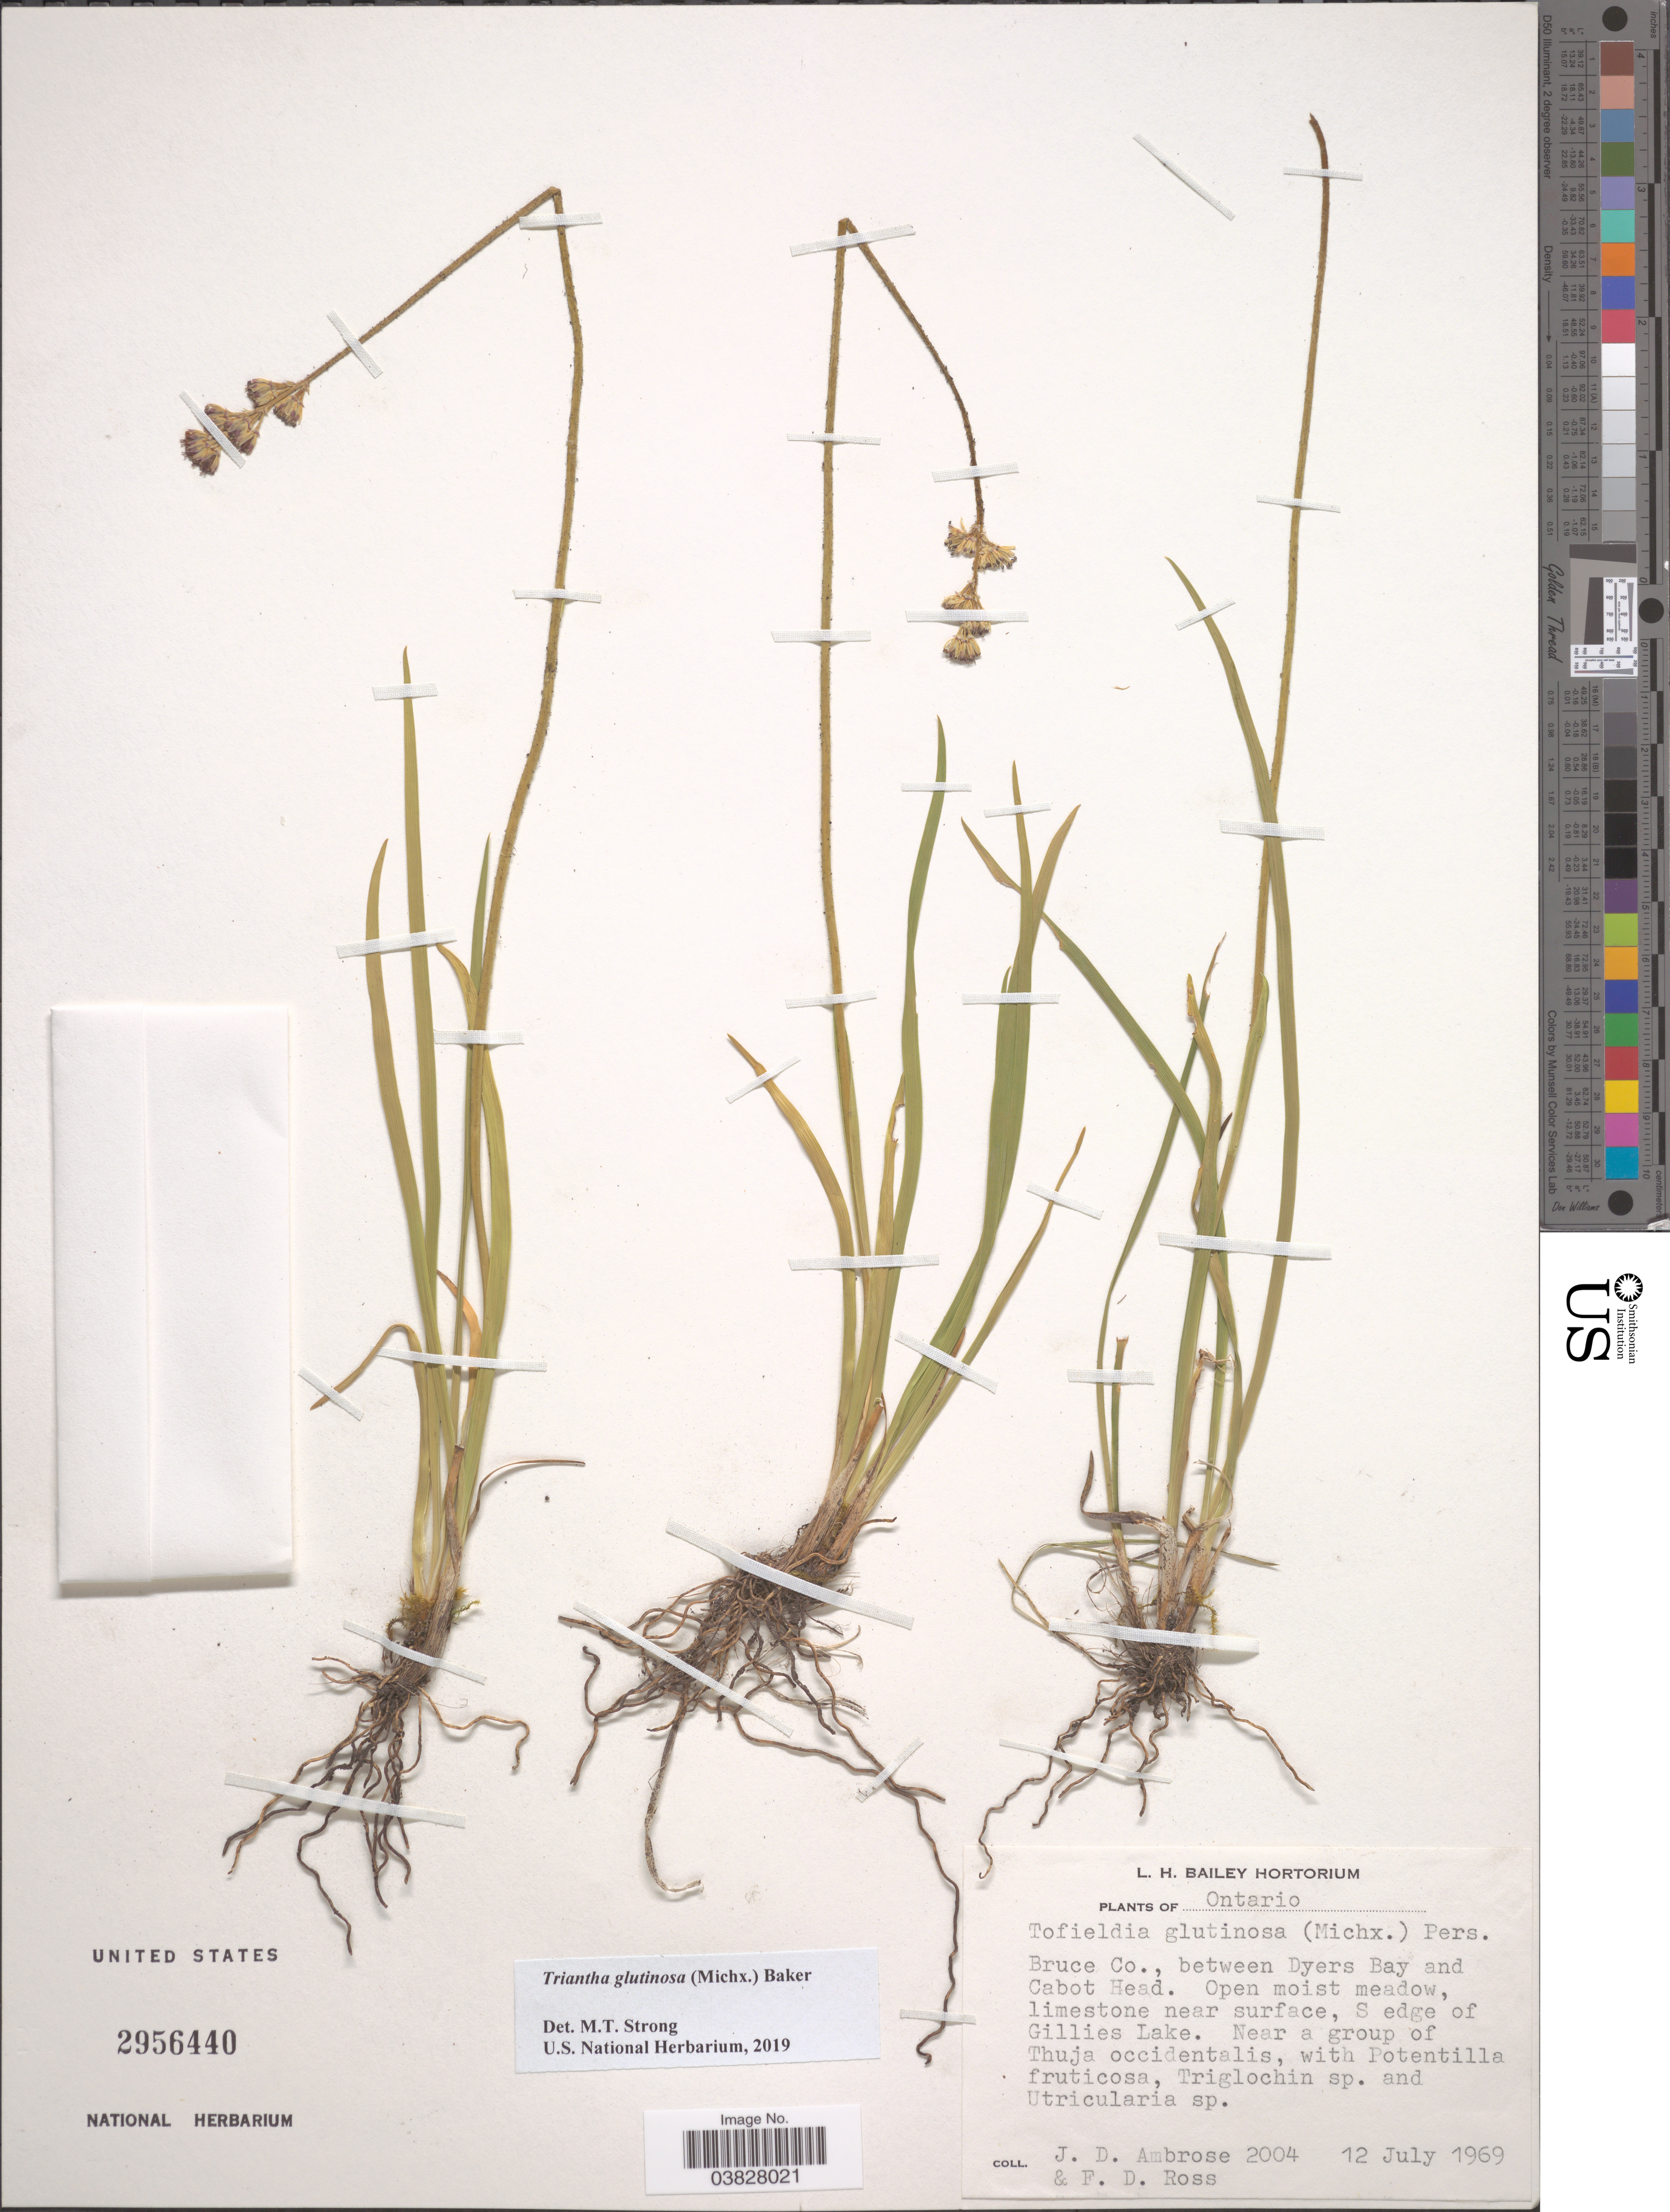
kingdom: Plantae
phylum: Tracheophyta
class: Liliopsida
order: Alismatales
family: Tofieldiaceae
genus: Triantha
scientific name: Triantha glutinosa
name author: (Michx.) Baker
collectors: J. D. Ambrose & F. Ross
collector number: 2004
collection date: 1969-07-12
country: Canada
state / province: Ontario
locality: Bruce Co., between Dyers Bay and Cabot Head. Open moist meadow, limestone near surface, S edge of Gillies Lake. Near a group of Thuja occidentalis.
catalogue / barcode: US 2956440